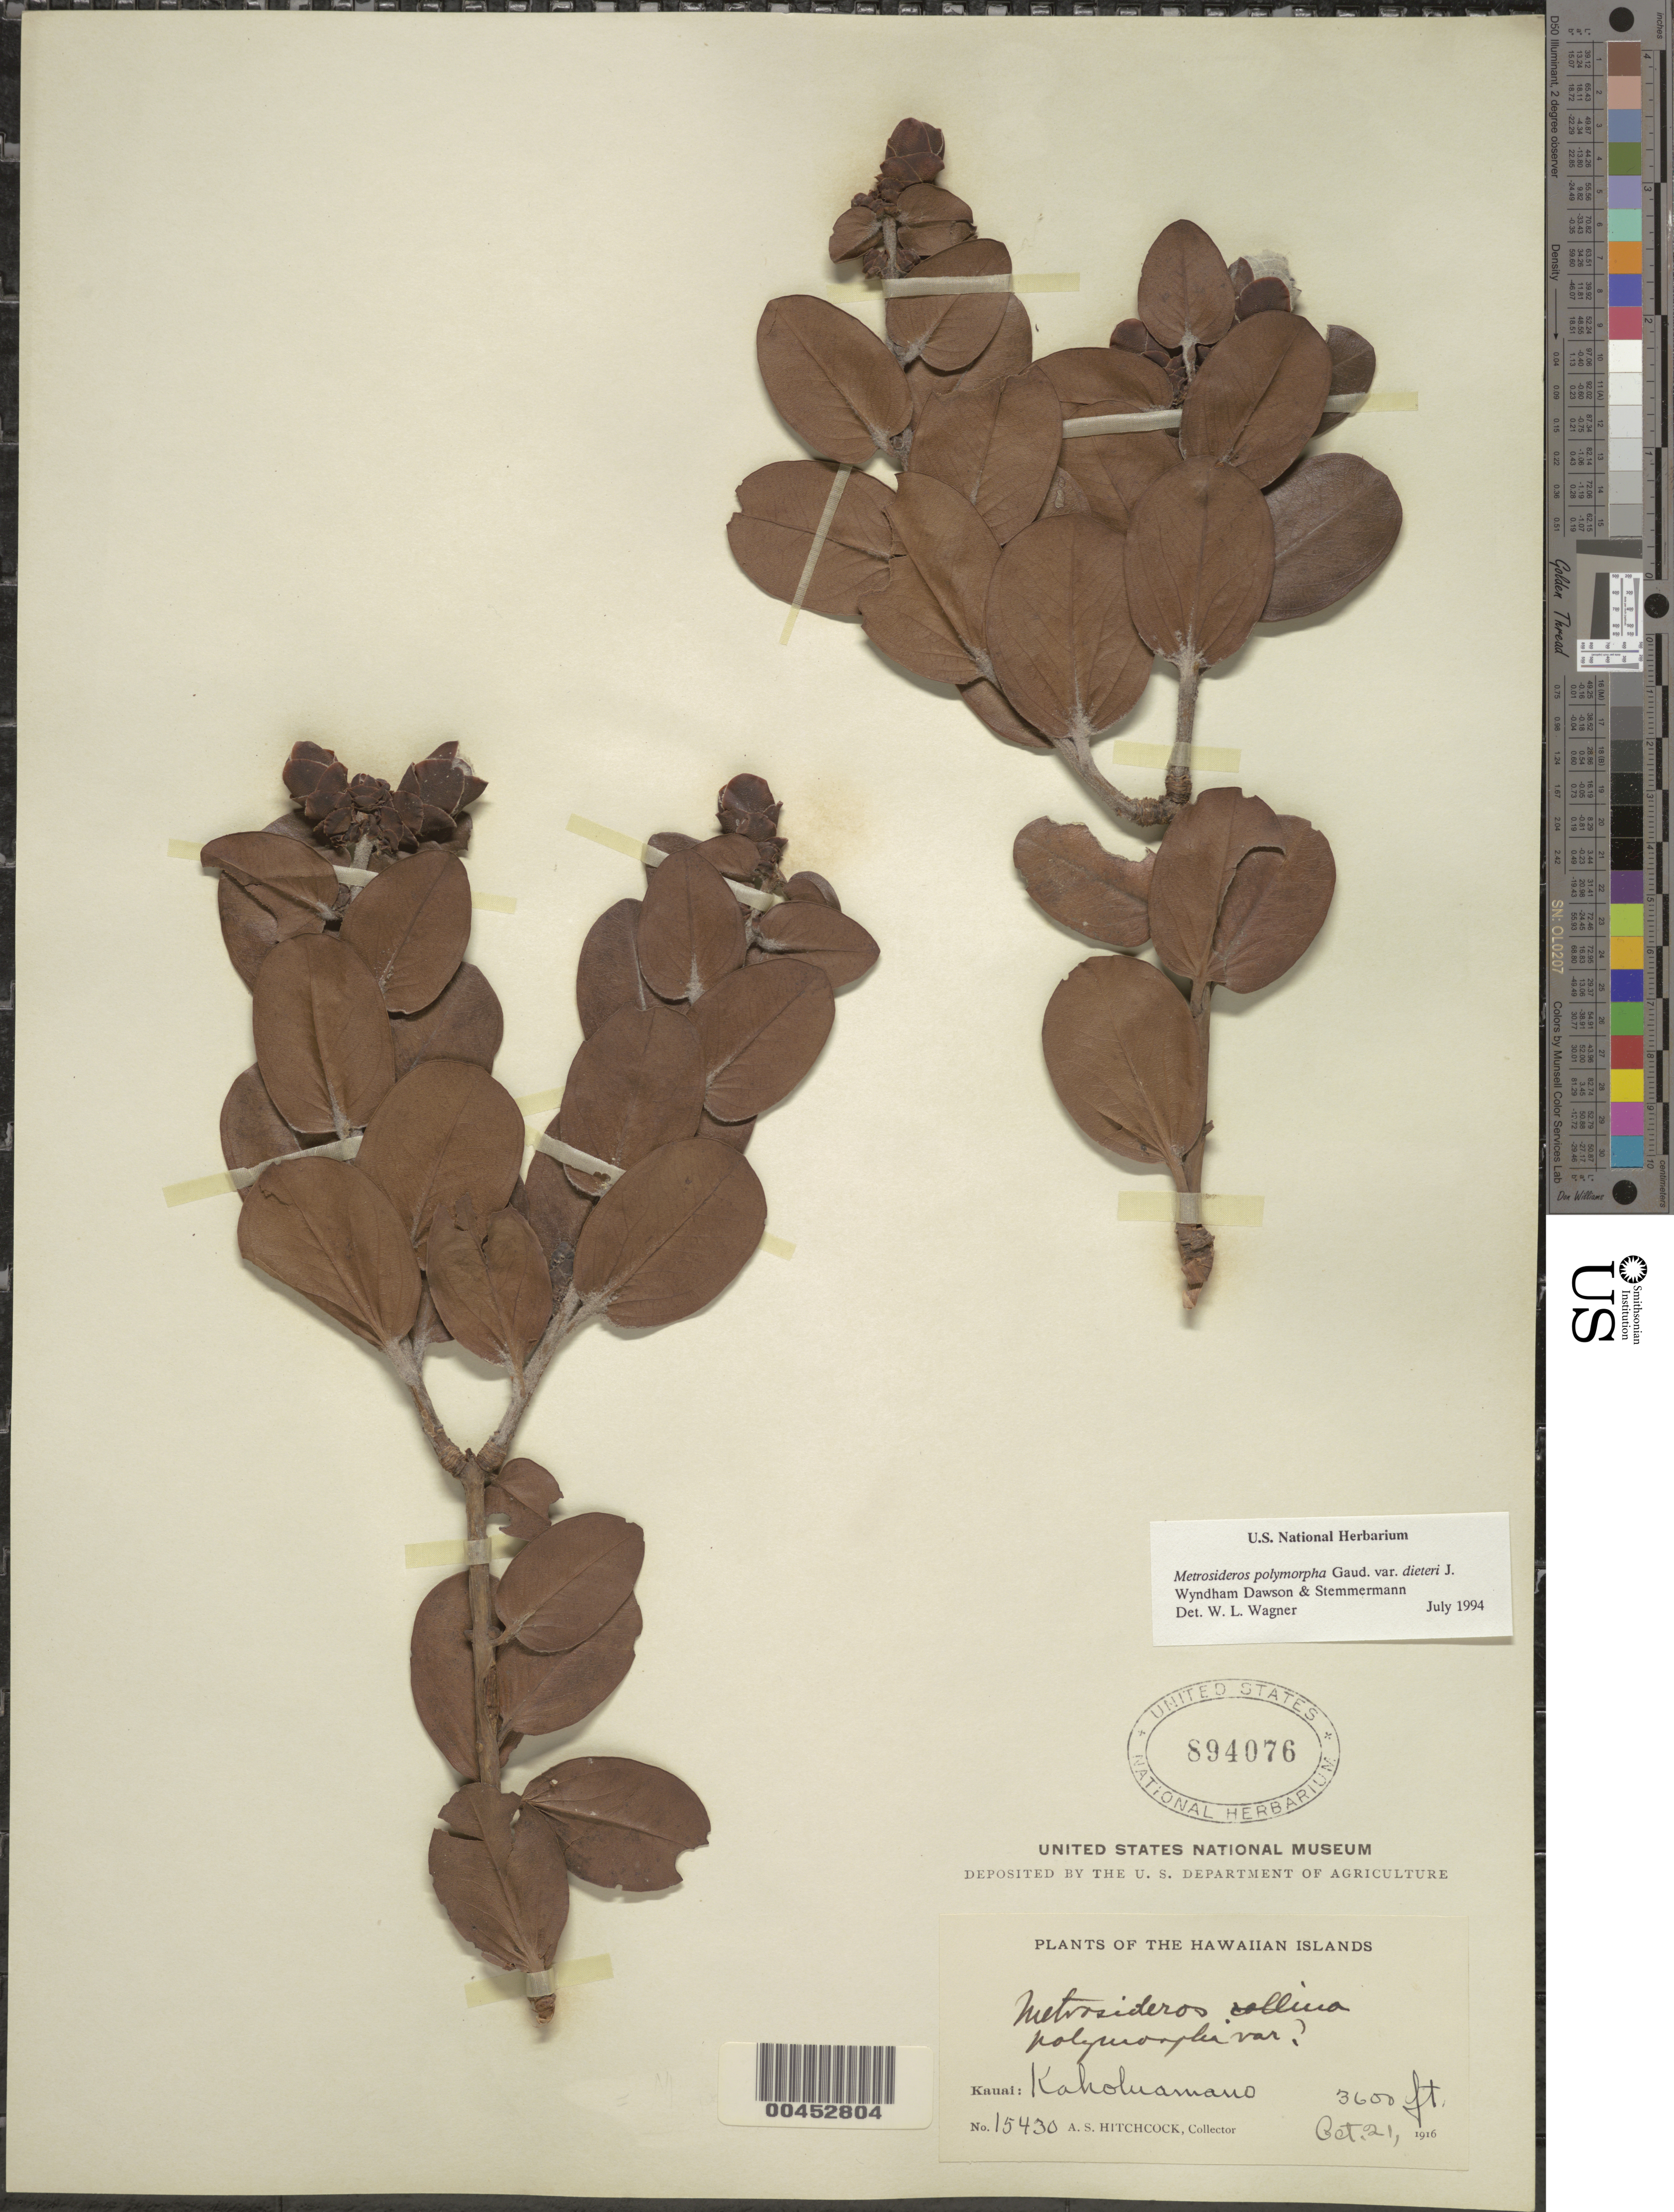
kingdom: Plantae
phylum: Tracheophyta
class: Magnoliopsida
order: Myrtales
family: Myrtaceae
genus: Metrosideros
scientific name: Metrosideros polymorpha var. dieteri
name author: J.W. Dawson & Stemmerm.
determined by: Wagner, W. L., (BOT), Smithsonian Institution - National Museum of Natural History (UNITED STATES)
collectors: A. S. Hitchcock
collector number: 15430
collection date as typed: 21 Oct 1916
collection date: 1916-10-21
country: United States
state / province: Hawaii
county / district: Kauai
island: Kaua'i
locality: Kaholuamano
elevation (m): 1097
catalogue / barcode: US 894076